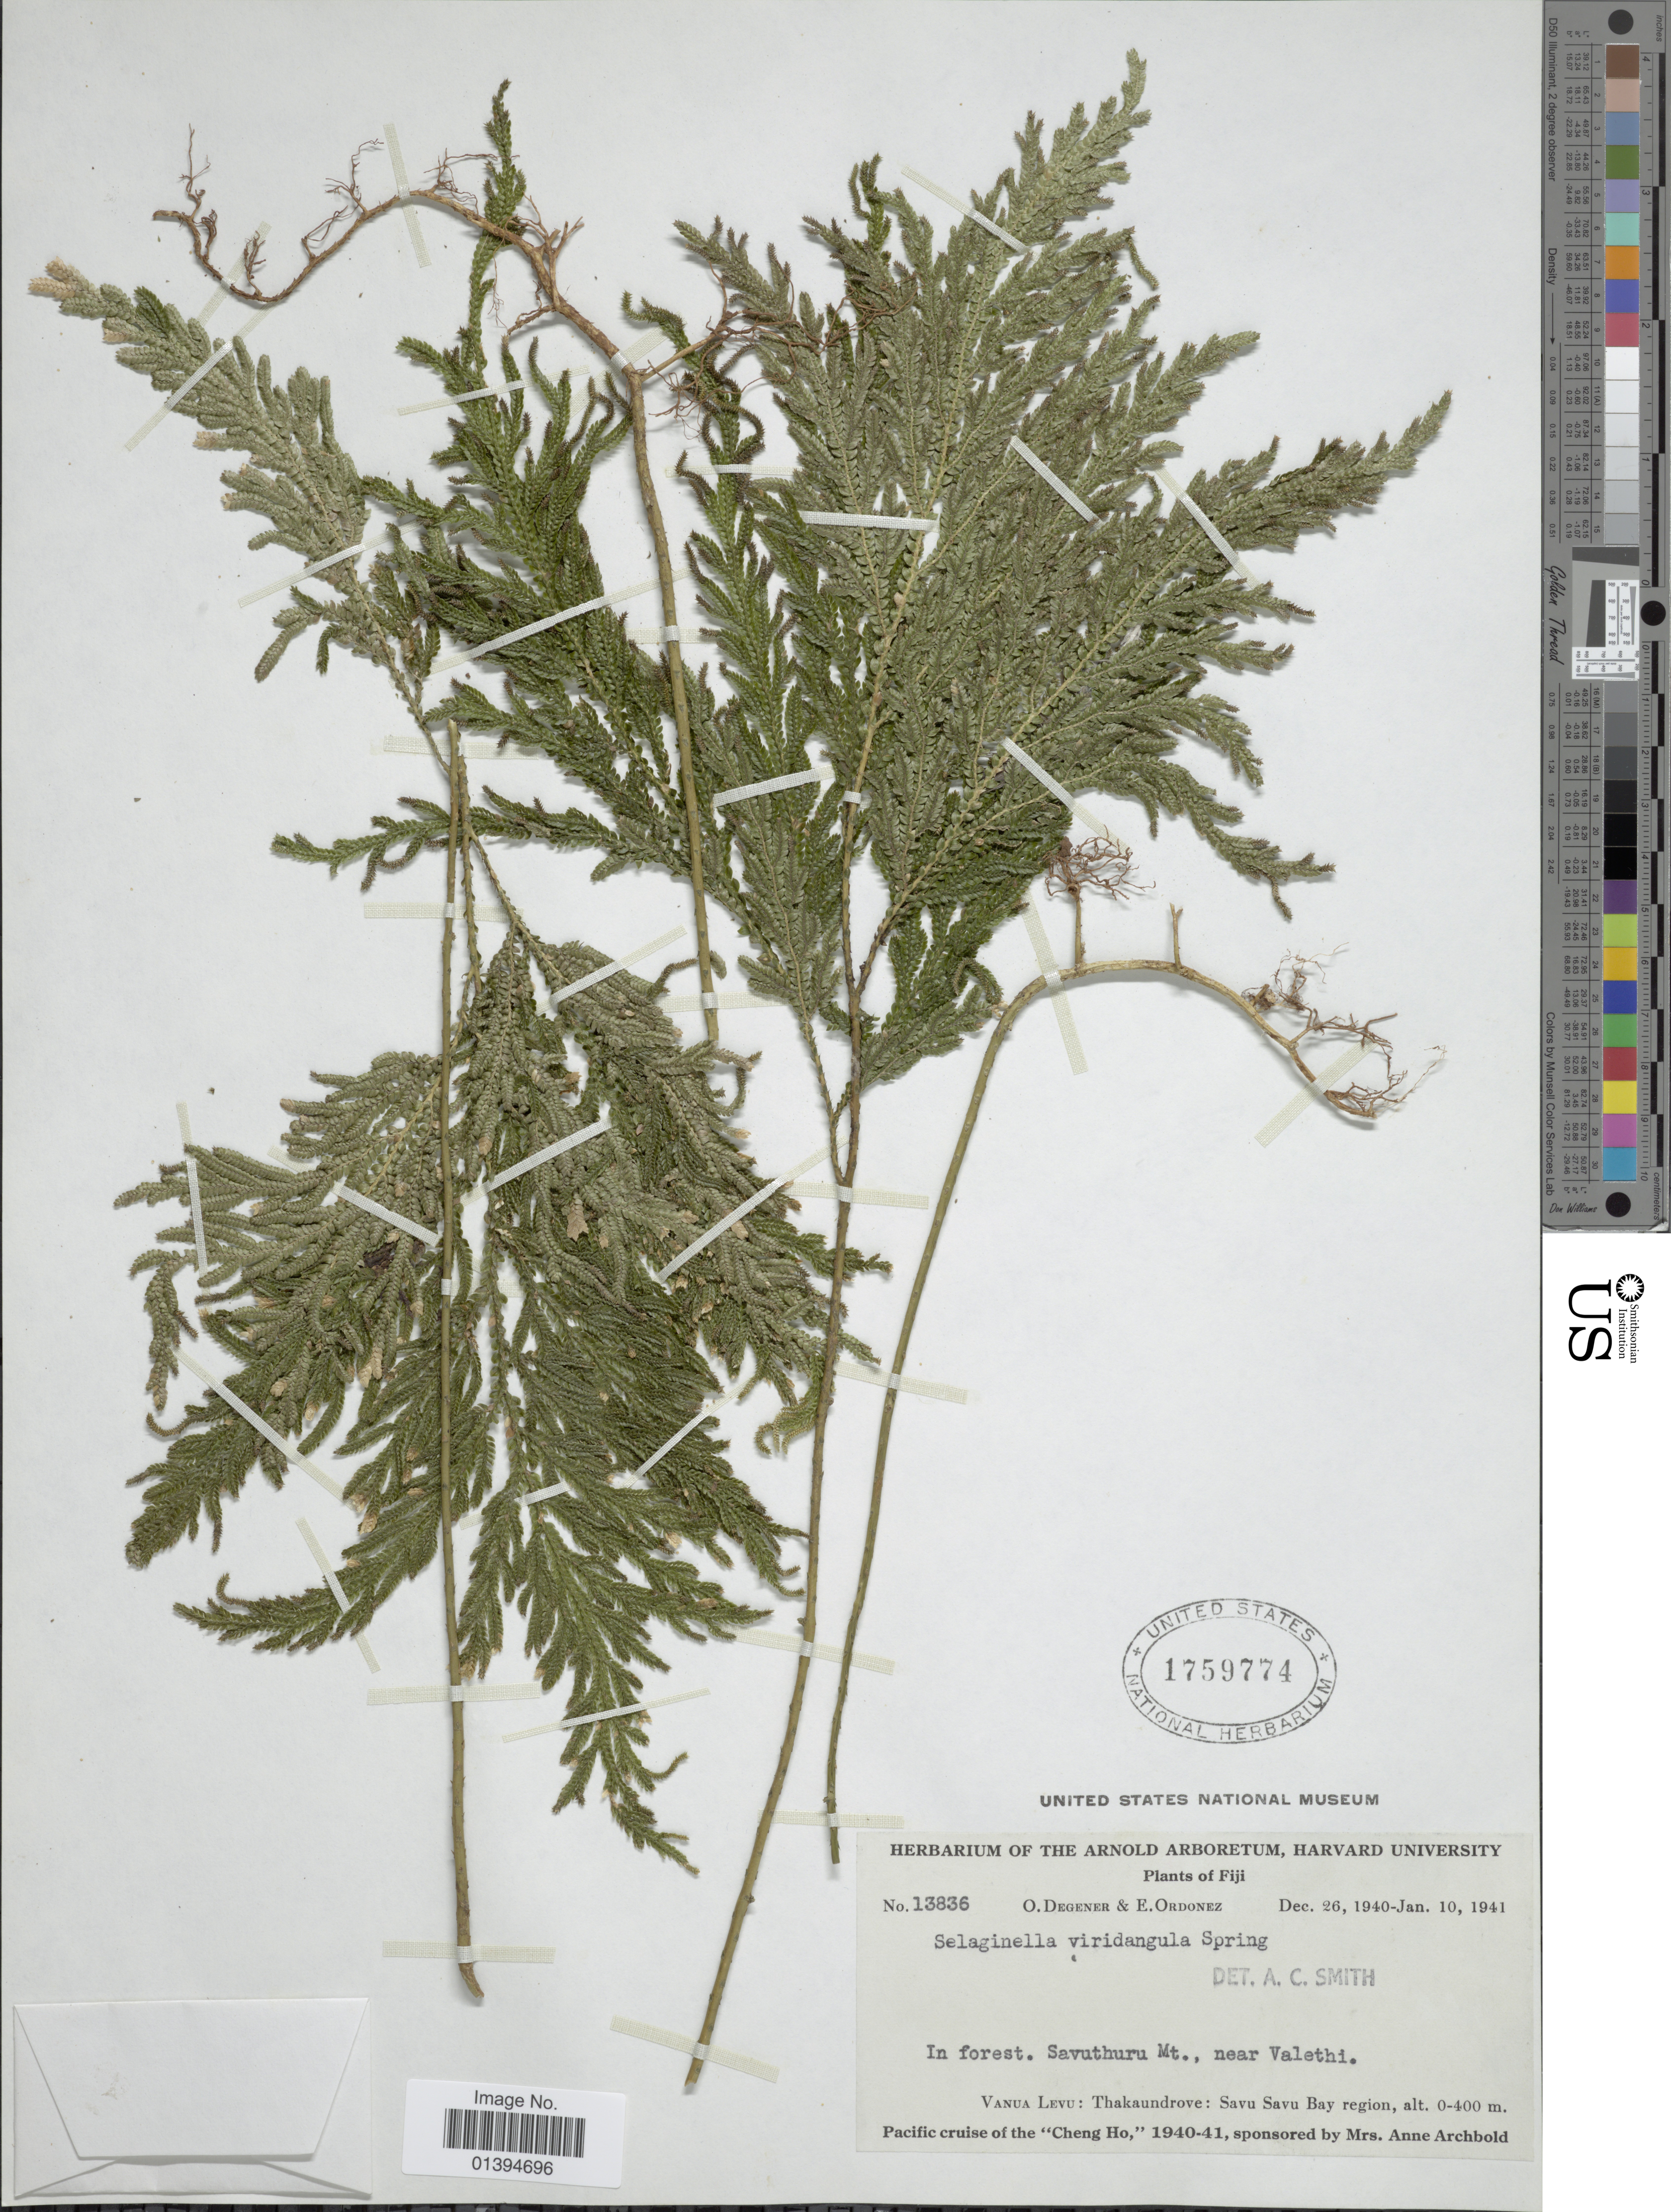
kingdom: Plantae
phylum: Tracheophyta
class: Lycopodiopsida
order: Selaginellales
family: Selaginellaceae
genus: Selaginella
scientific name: Selaginella viridangula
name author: Spring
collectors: O. Degener & E. Ordonez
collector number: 13836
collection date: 1940-12-26/1941-01-10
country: Fiji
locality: Vanua Levu: Thakaundrove: Savu Savu Bay region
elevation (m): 0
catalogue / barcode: US 1759774